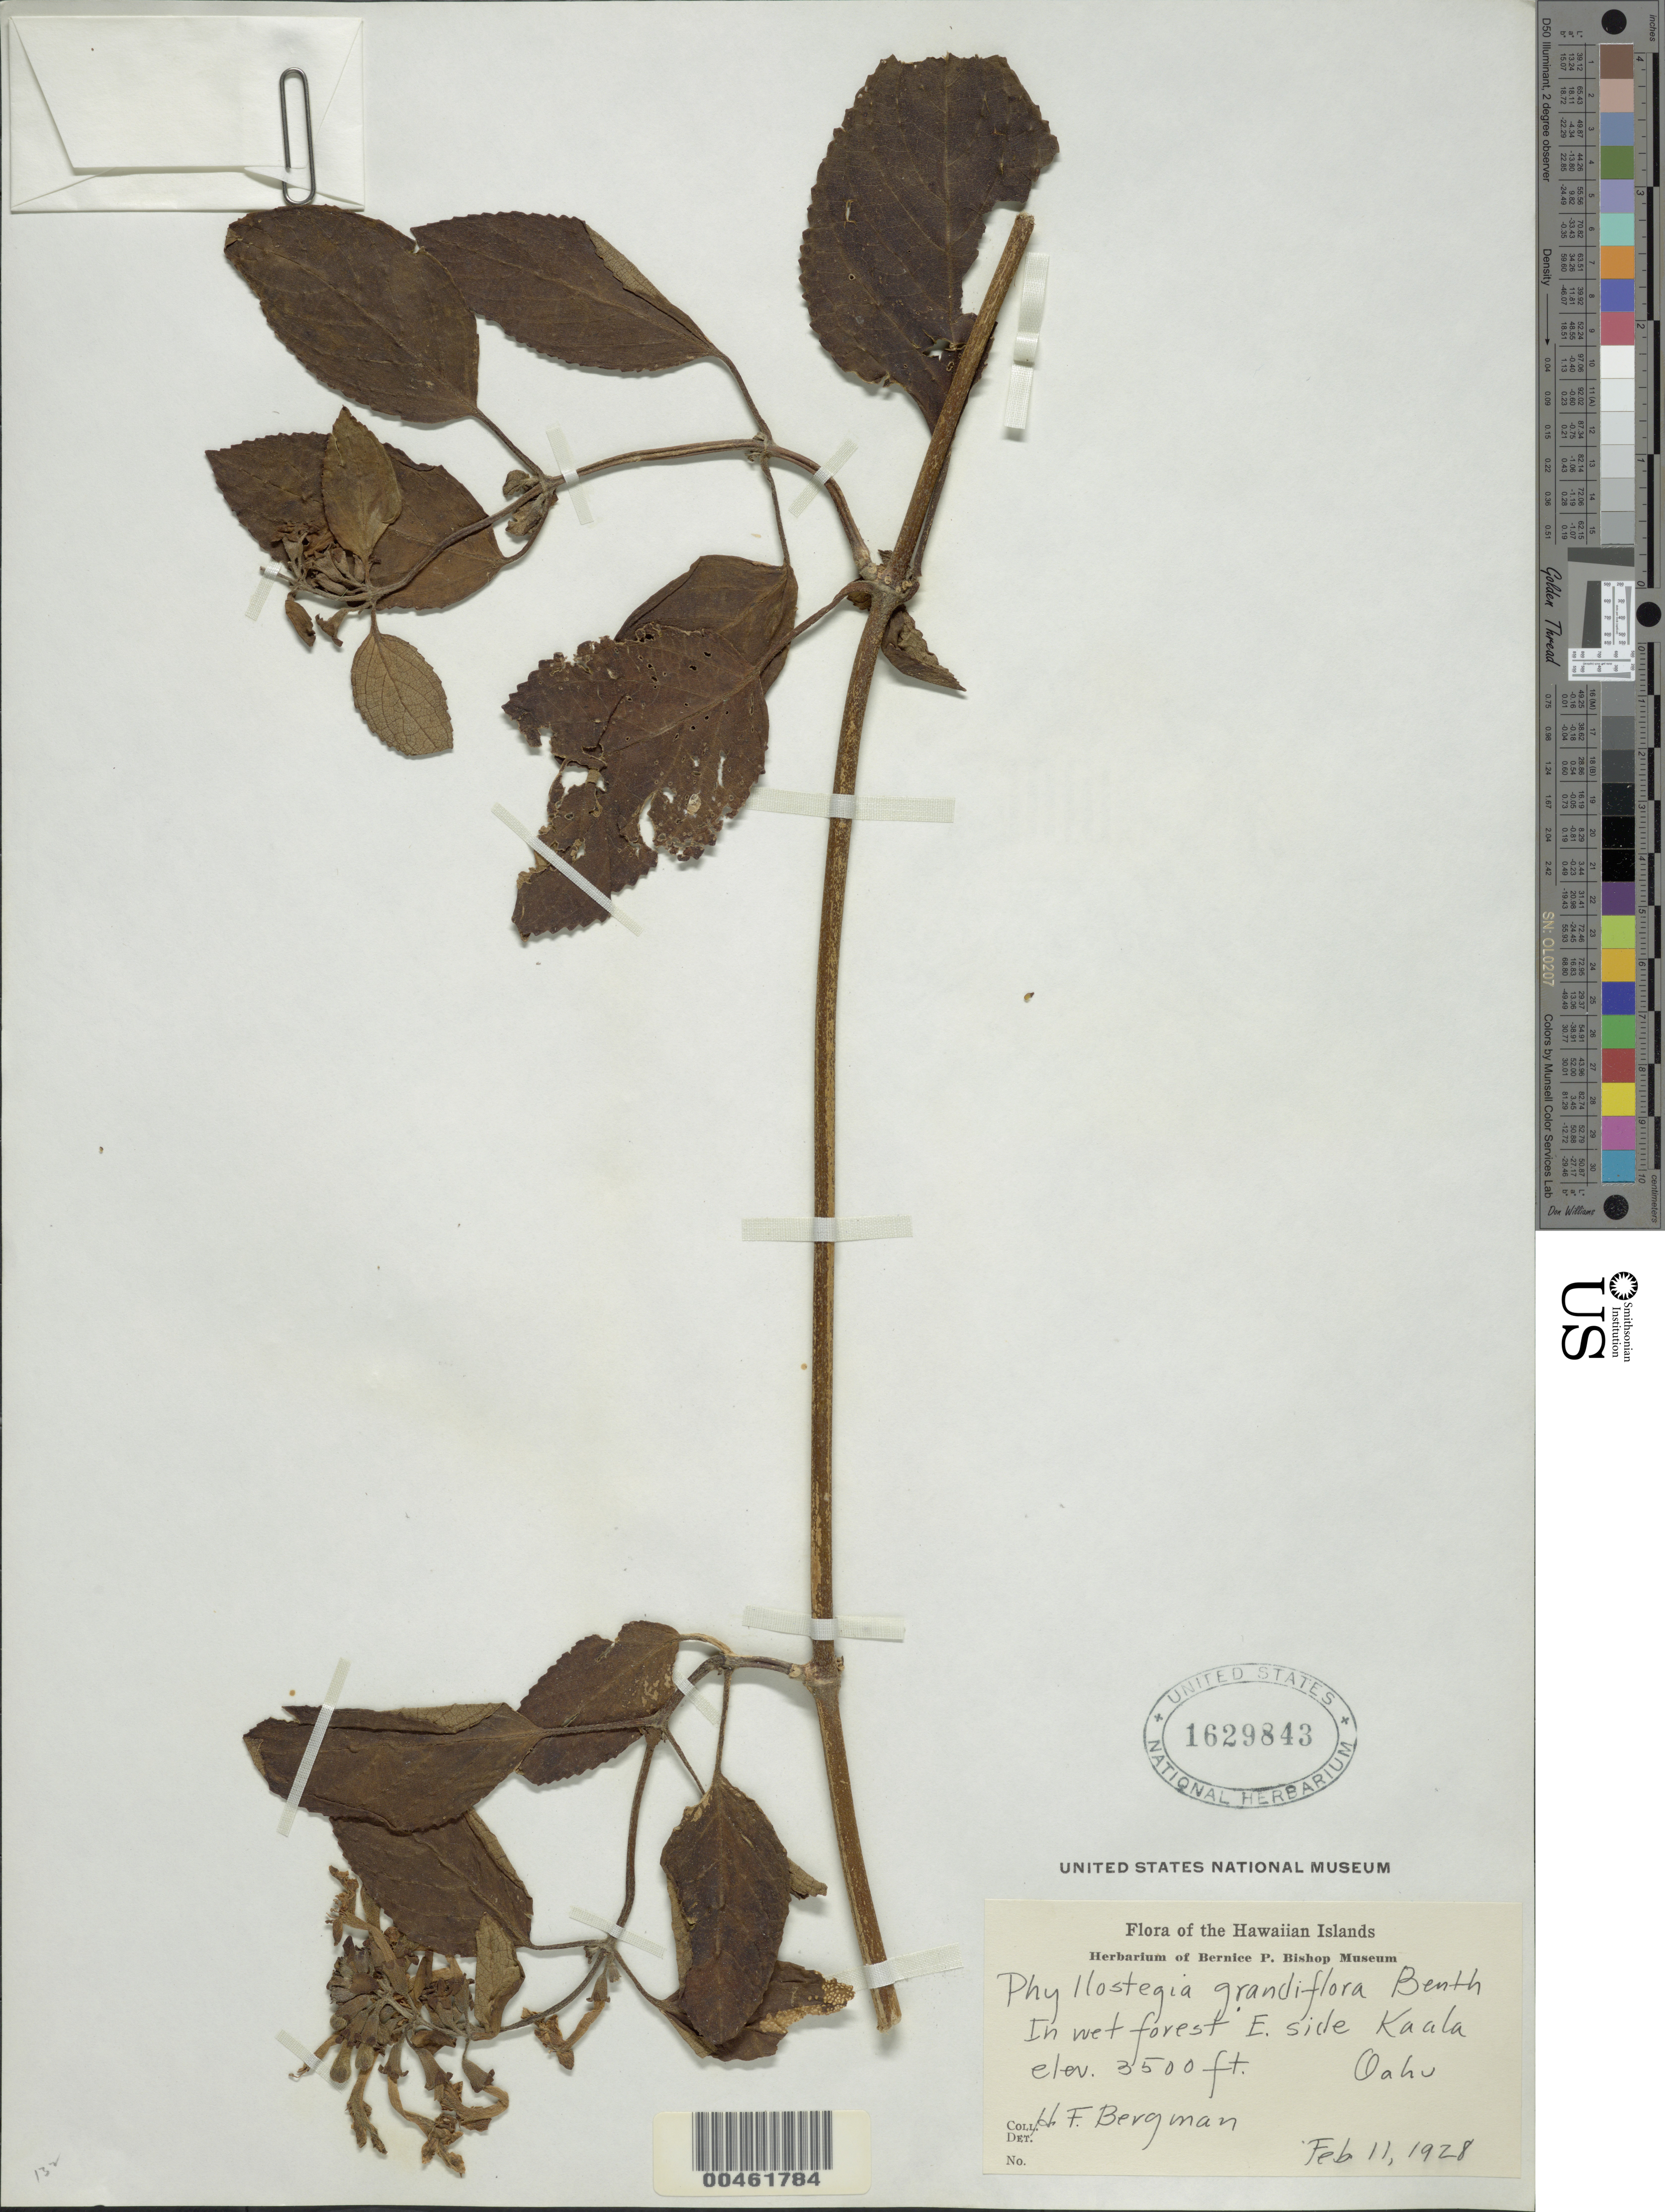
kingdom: Plantae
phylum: Tracheophyta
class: Magnoliopsida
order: Lamiales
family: Lamiaceae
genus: Phyllostegia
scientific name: Phyllostegia grandiflora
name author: (Gaudich.) Benth.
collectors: H. Bergman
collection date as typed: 11 Feb 1928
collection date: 1928-02-11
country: United States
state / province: Hawaii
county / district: Honolulu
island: Oahu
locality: East side of Kaala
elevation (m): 1067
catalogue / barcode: US 1629843